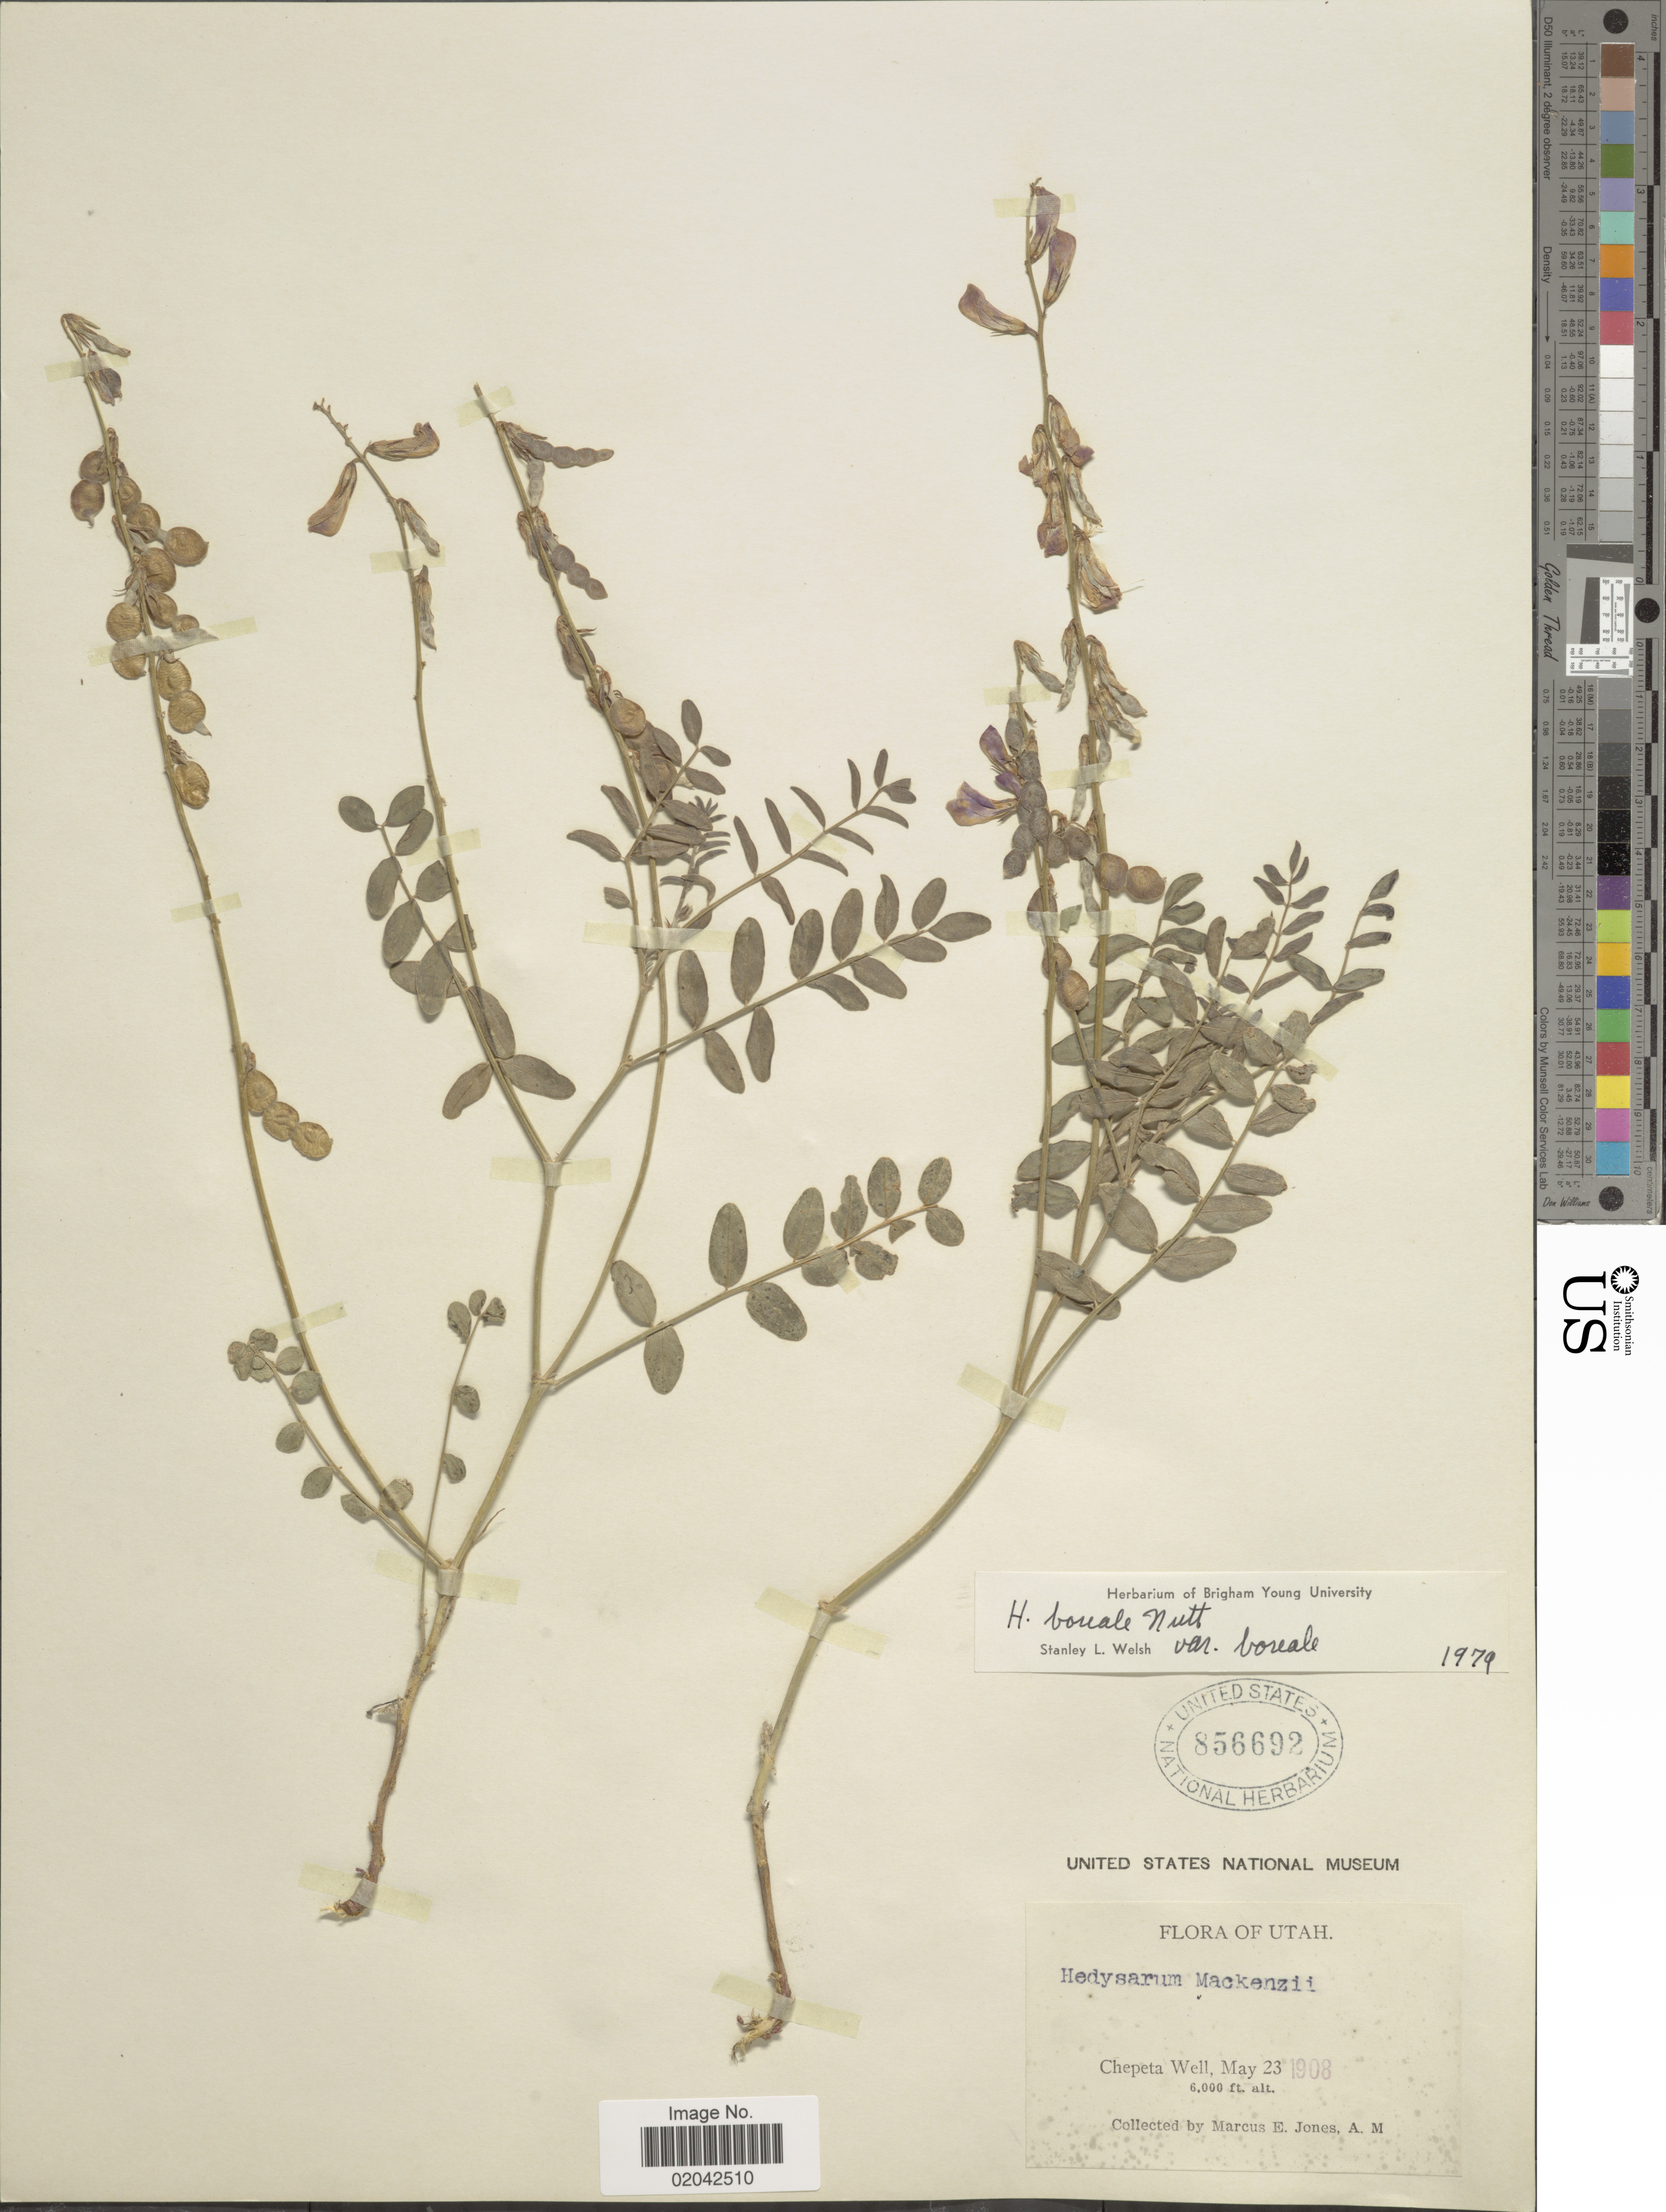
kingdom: Plantae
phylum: Tracheophyta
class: Magnoliopsida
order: Fabales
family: Fabaceae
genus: Hedysarum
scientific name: Hedysarum boreale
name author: Nutt.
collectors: M. E. Jones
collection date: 1908-05-23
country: United States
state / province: Utah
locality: Chepeta Well.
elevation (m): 1829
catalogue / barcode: US 856692